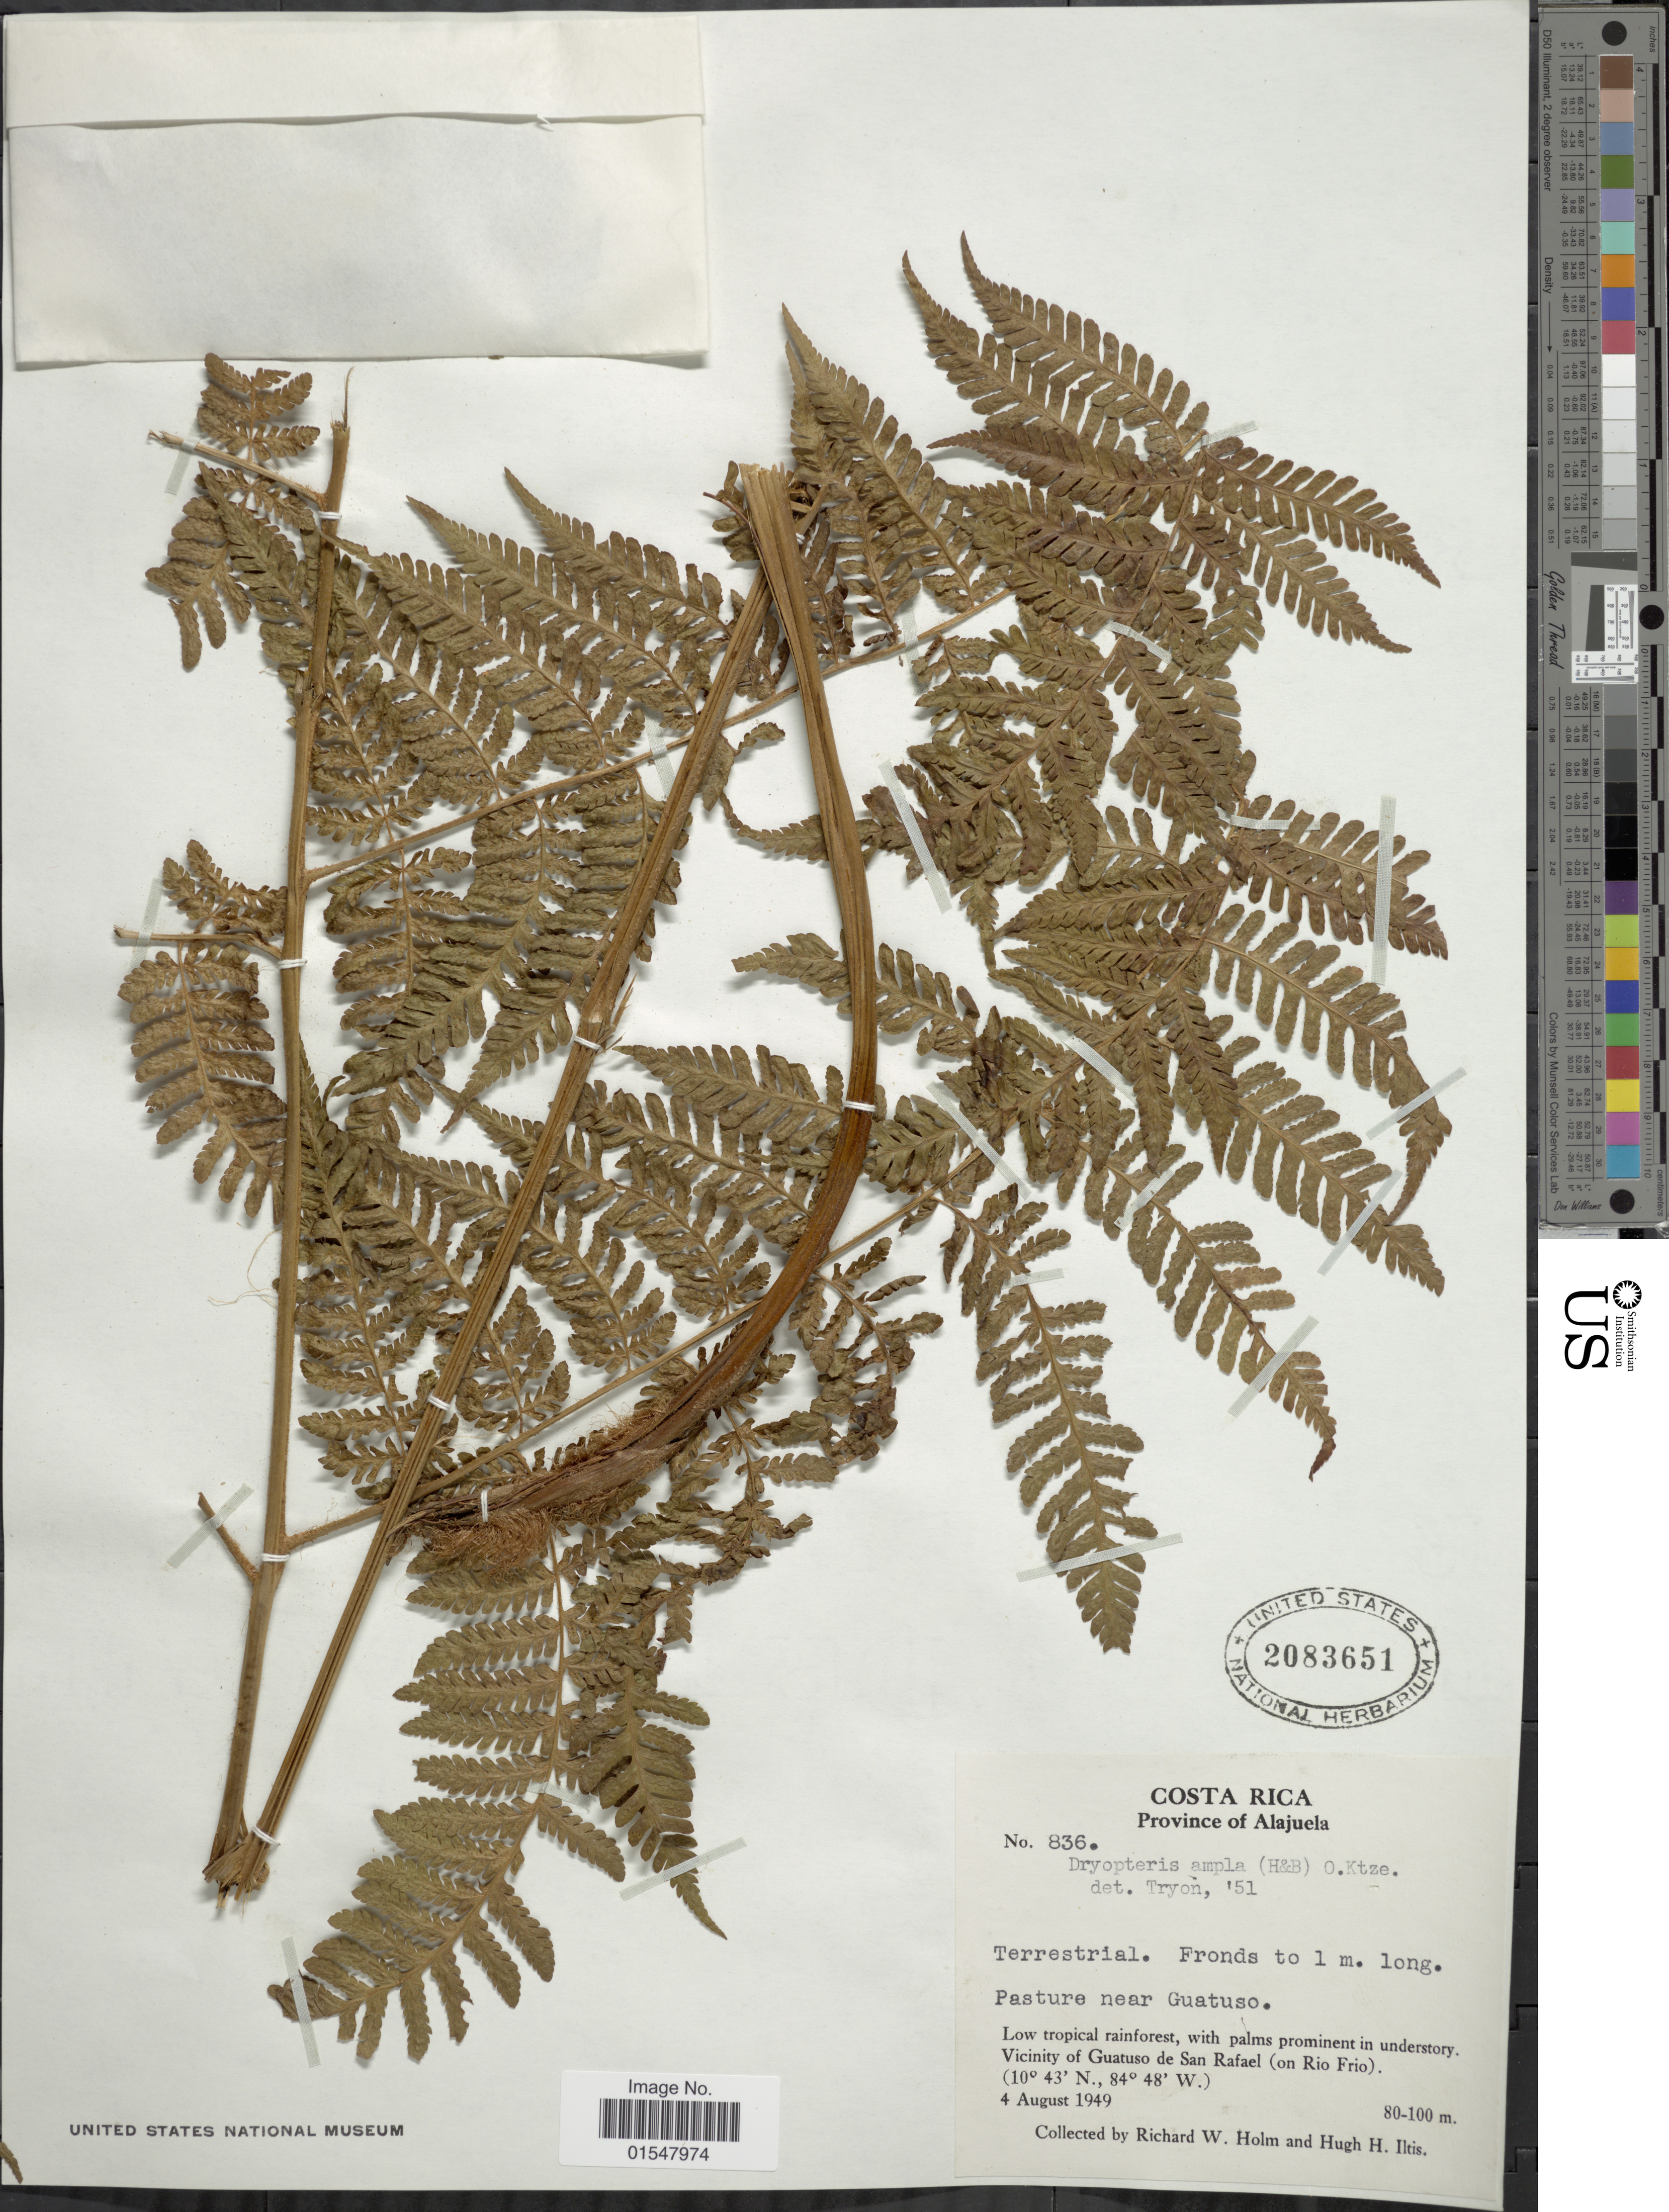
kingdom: Plantae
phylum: Tracheophyta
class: Polypodiopsida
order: Polypodiales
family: Dryopteridaceae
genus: Ctenitis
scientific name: Ctenitis sloanei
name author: (Poepp. ex Spreng.) C.V. Morton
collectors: W. Richard & H. H. Iltis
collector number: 836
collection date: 1949-08-04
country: Costa Rica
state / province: Alajuela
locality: Pasture near Guatusco, low tropical rainforest, vicinity of Guatuso de San Rafael (on Rio Frio)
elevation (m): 80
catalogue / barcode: US 2083651